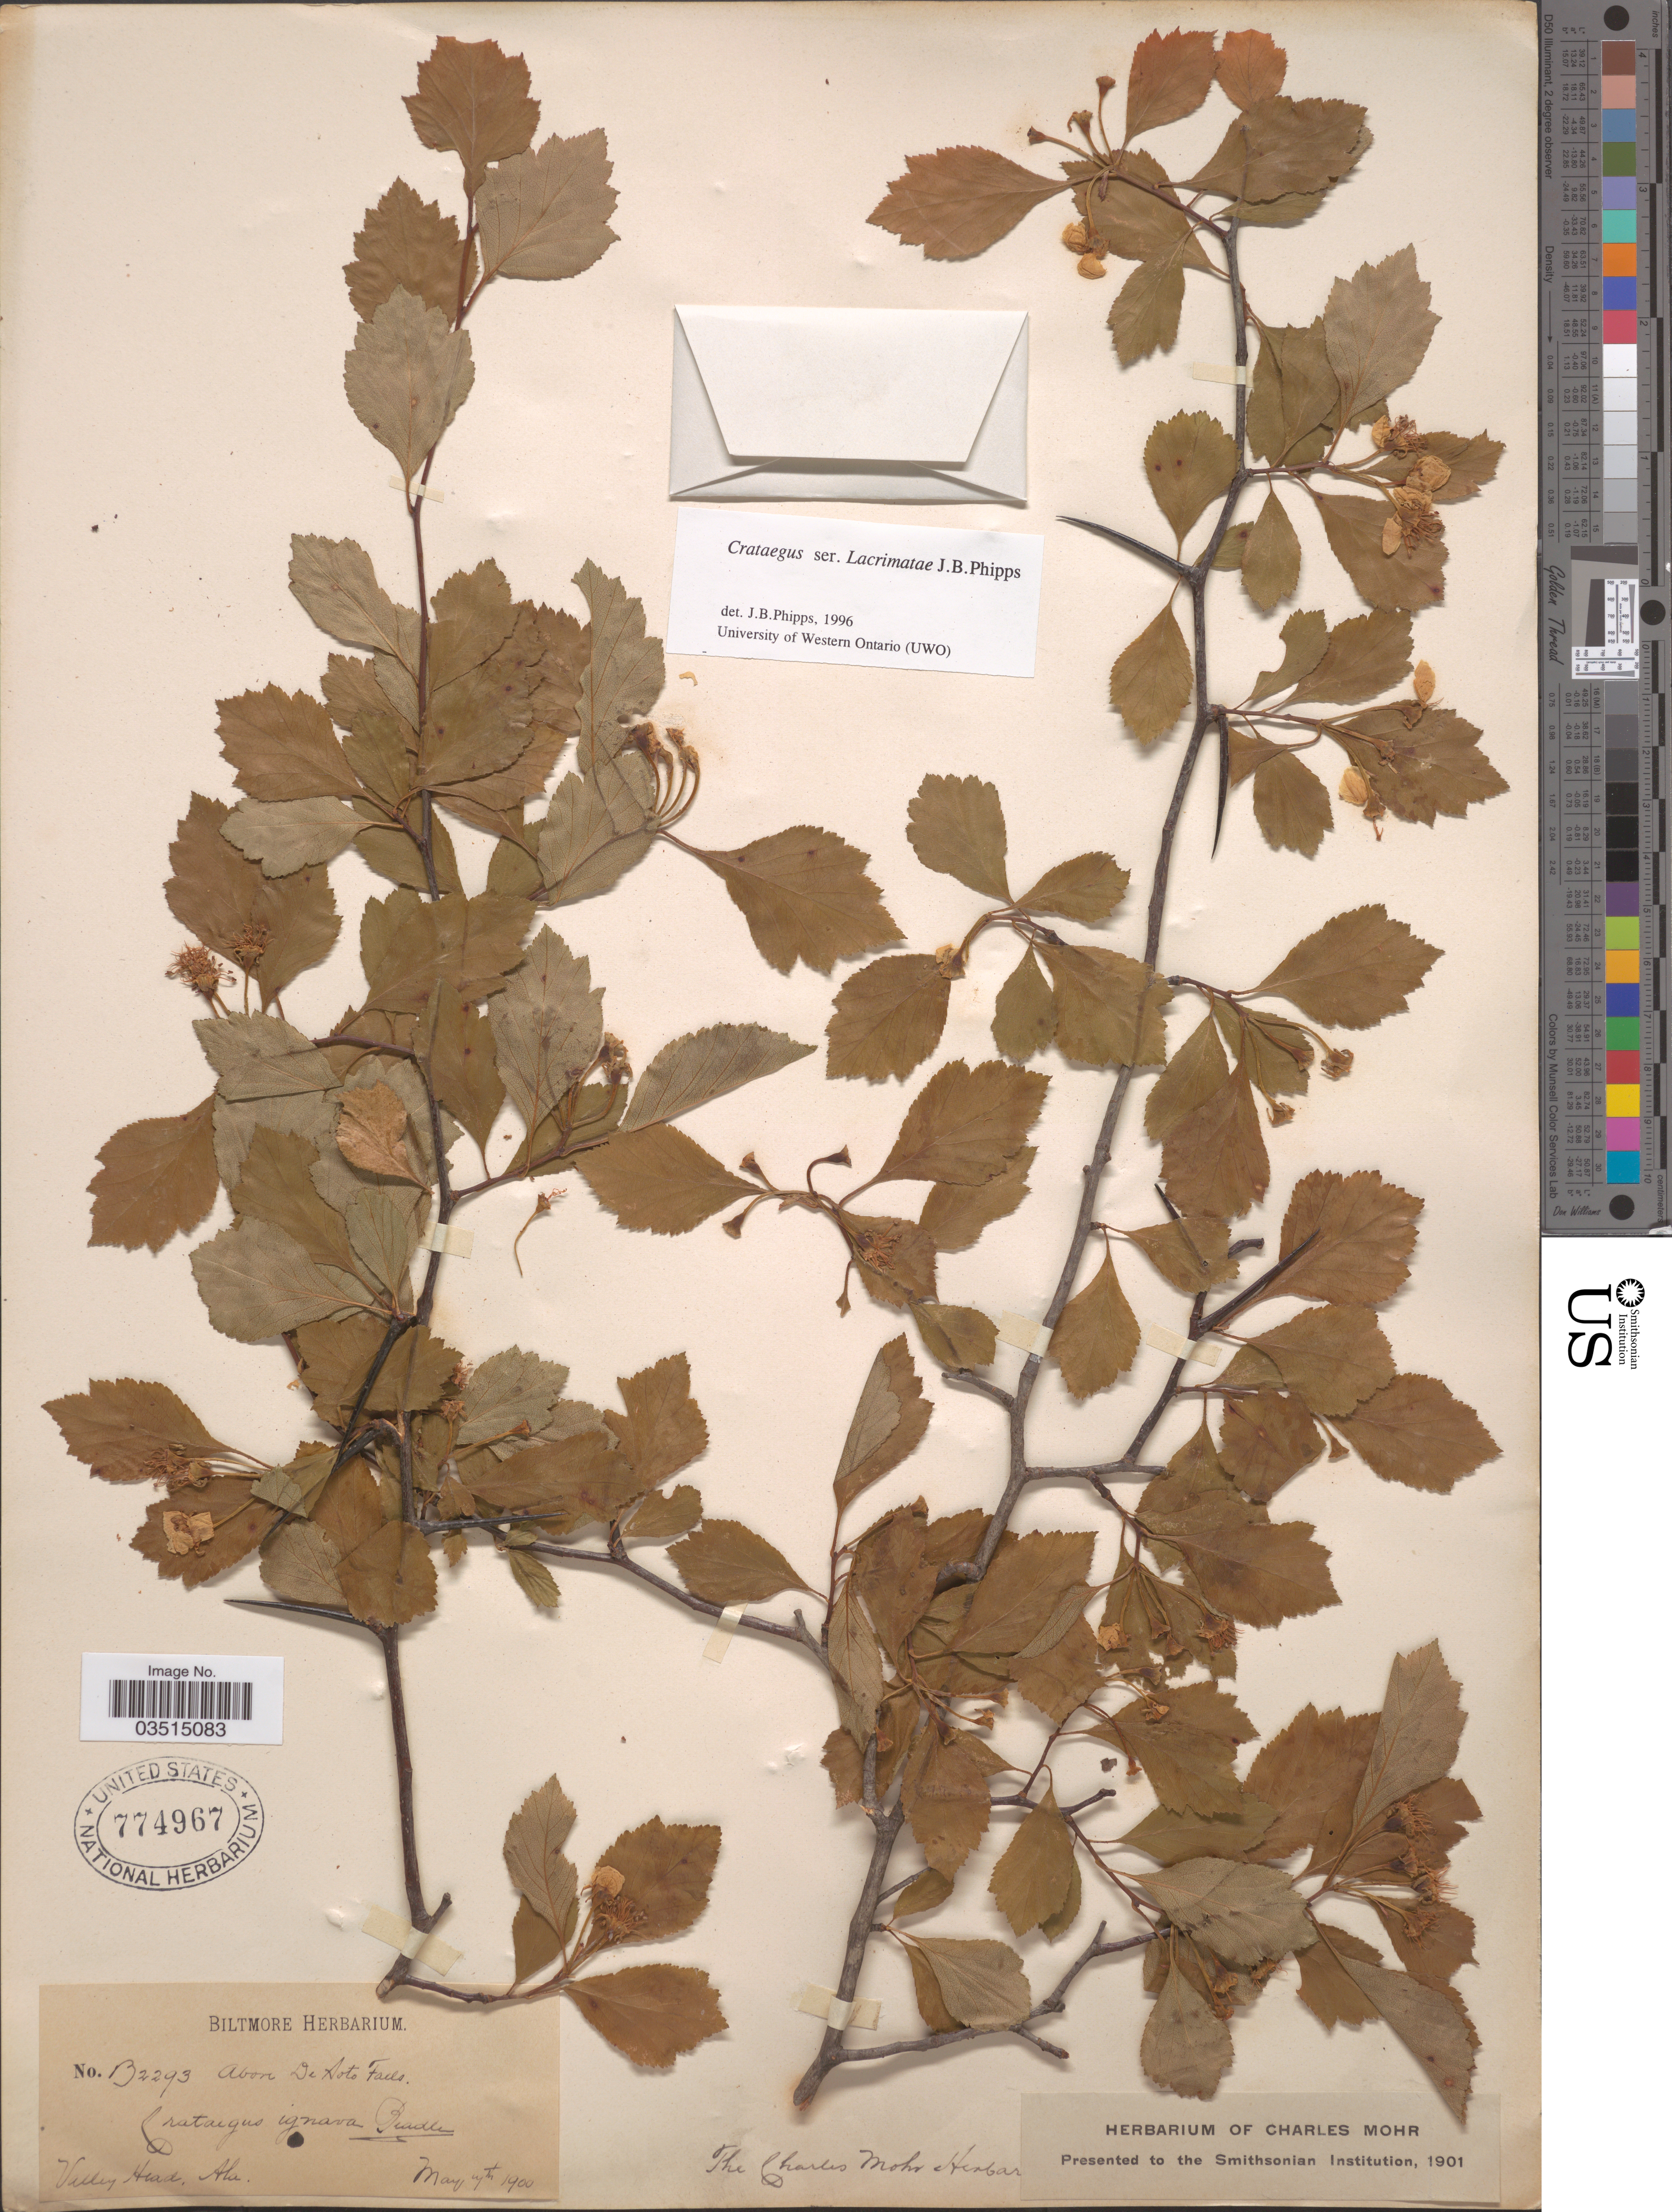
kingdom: Plantae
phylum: Tracheophyta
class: Magnoliopsida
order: Rosales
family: Rosaceae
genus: Crataegus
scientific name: Crataegus ignava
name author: Beadle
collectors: ex herb. Biltmore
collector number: B2293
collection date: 1900-05-07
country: United States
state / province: Alabama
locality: Valley Head.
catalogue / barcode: US 774967